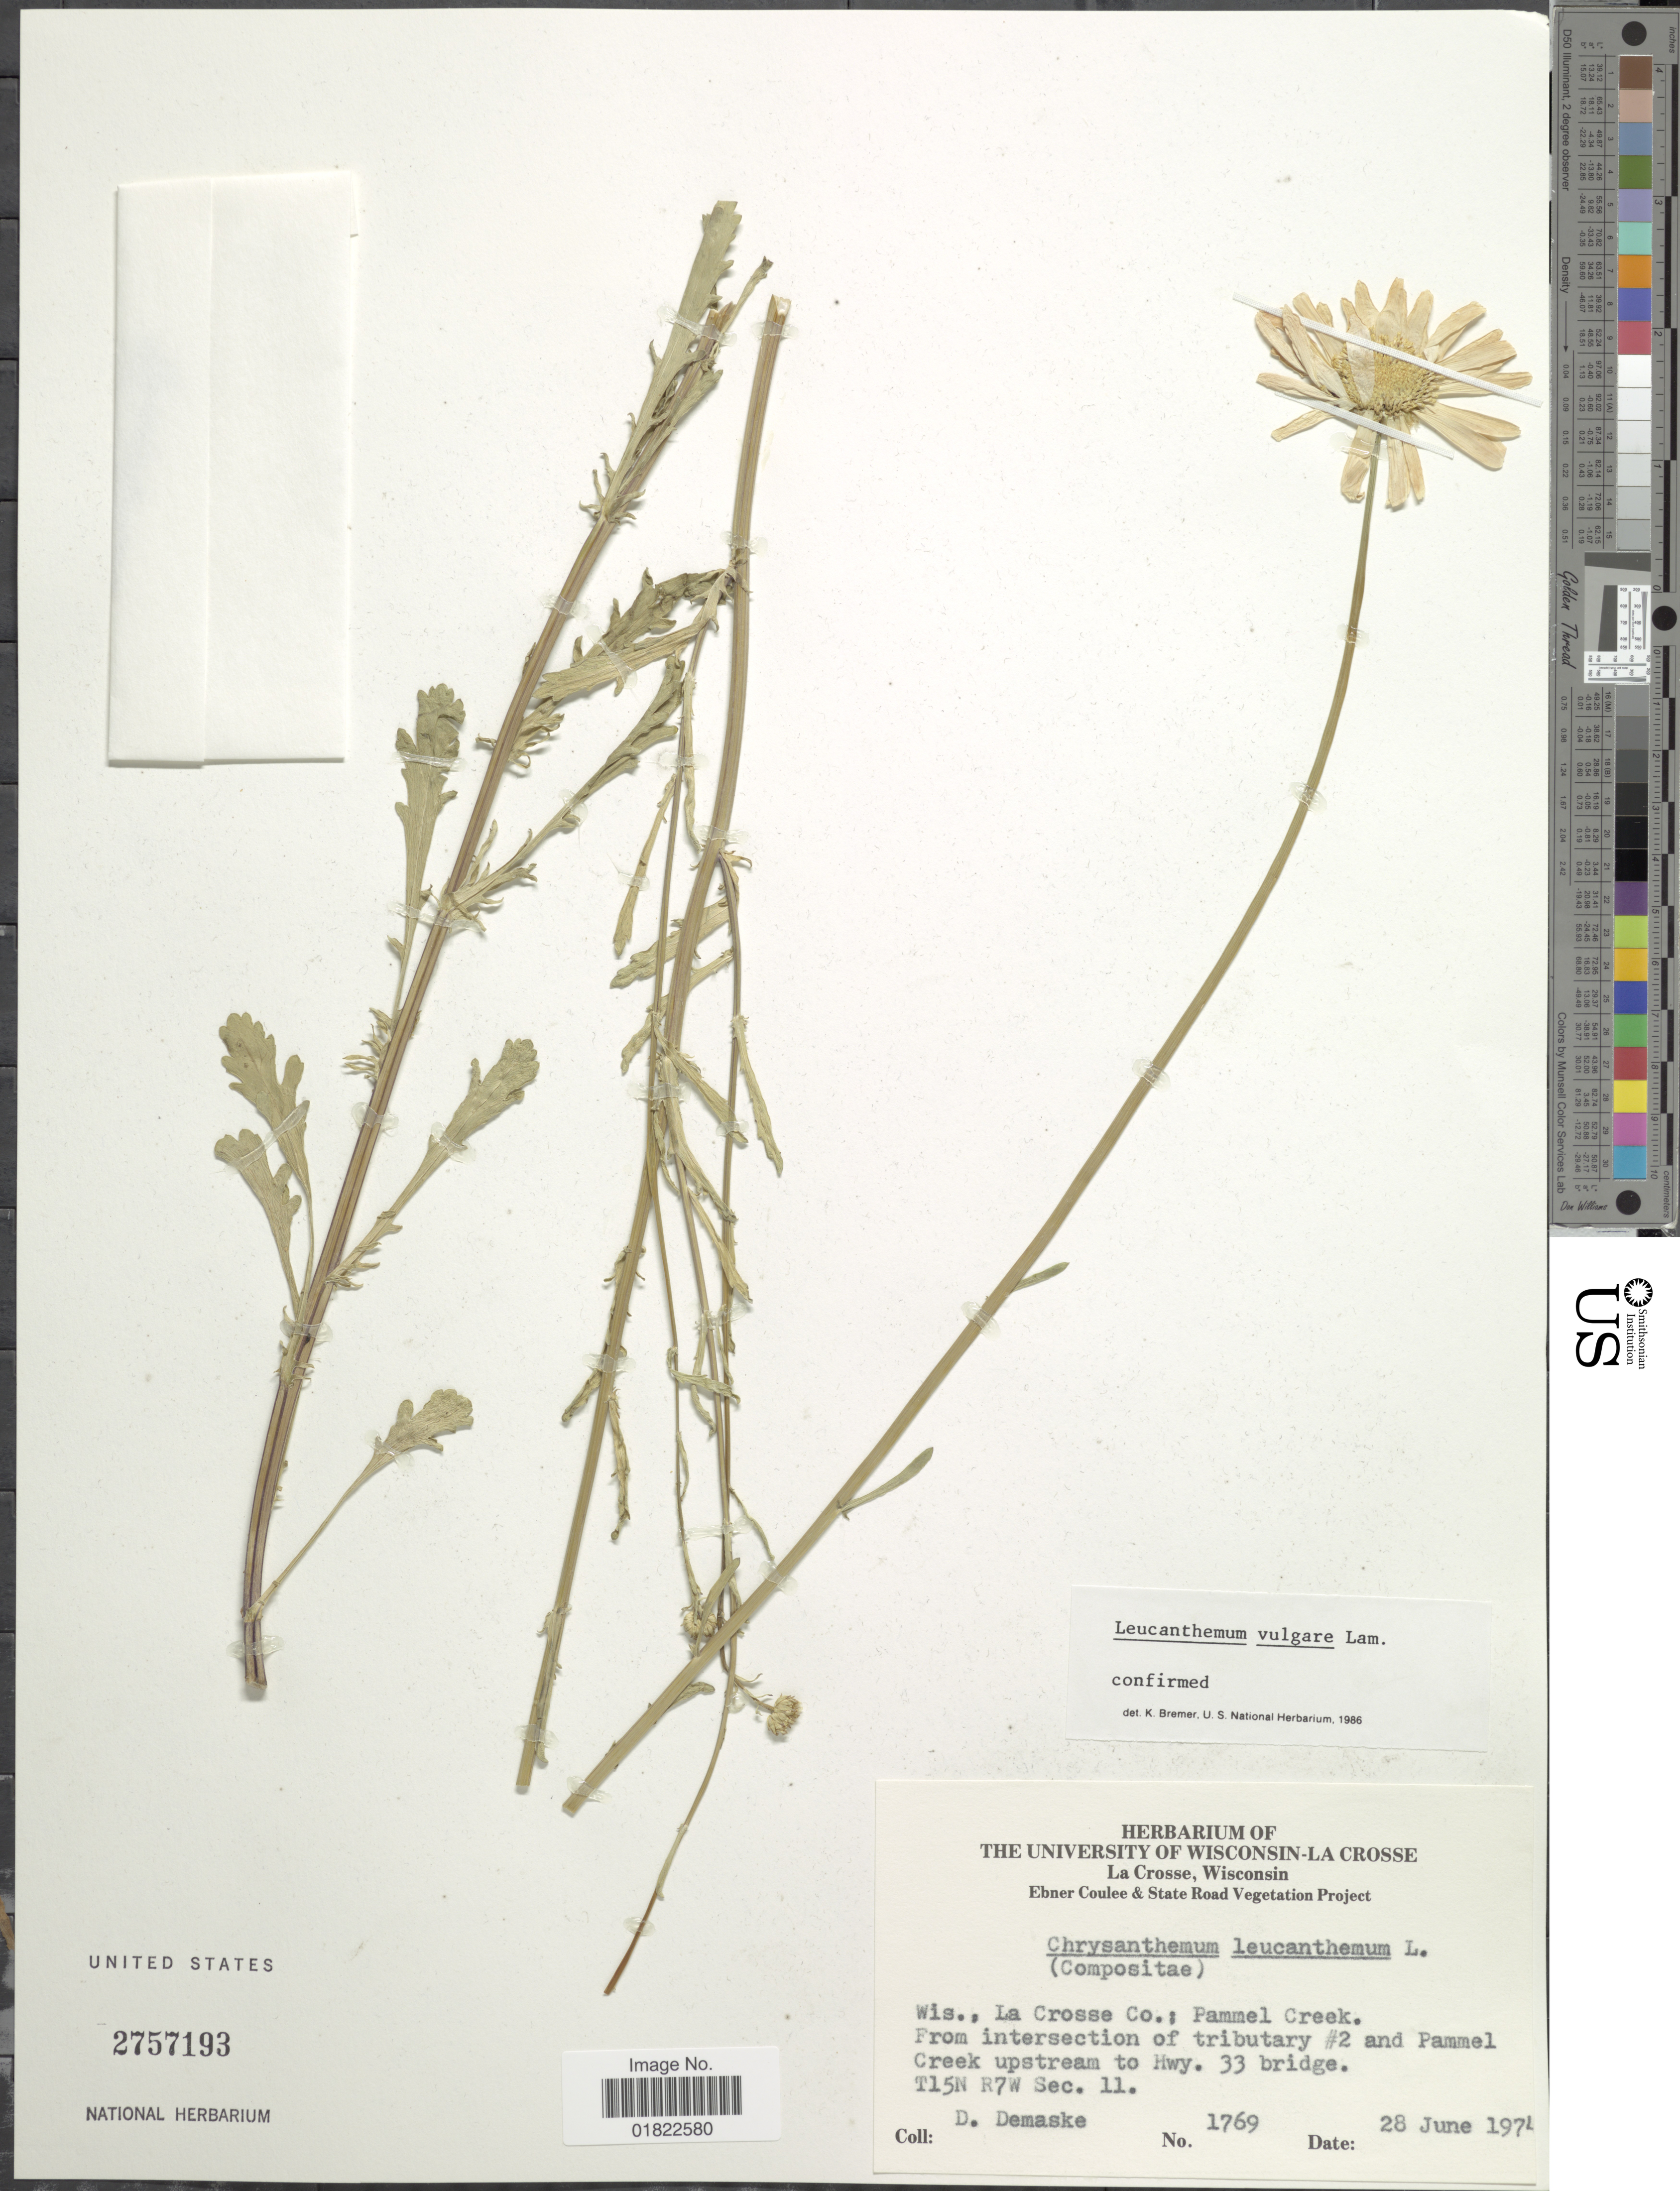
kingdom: Plantae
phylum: Tracheophyta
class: Magnoliopsida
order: Asterales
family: Asteraceae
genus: Leucanthemum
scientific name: Leucanthemum vulgare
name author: Lam.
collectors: D. Demaske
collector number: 1769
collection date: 1974-06-28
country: United States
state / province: Wisconsin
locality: LaCrosse Co.; Pammel Creek. From intersection of tributary #2 and Pammel Creek upstream to Hwy. 33 bridge. T15N R7W Sec. 11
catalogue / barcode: US 2757193